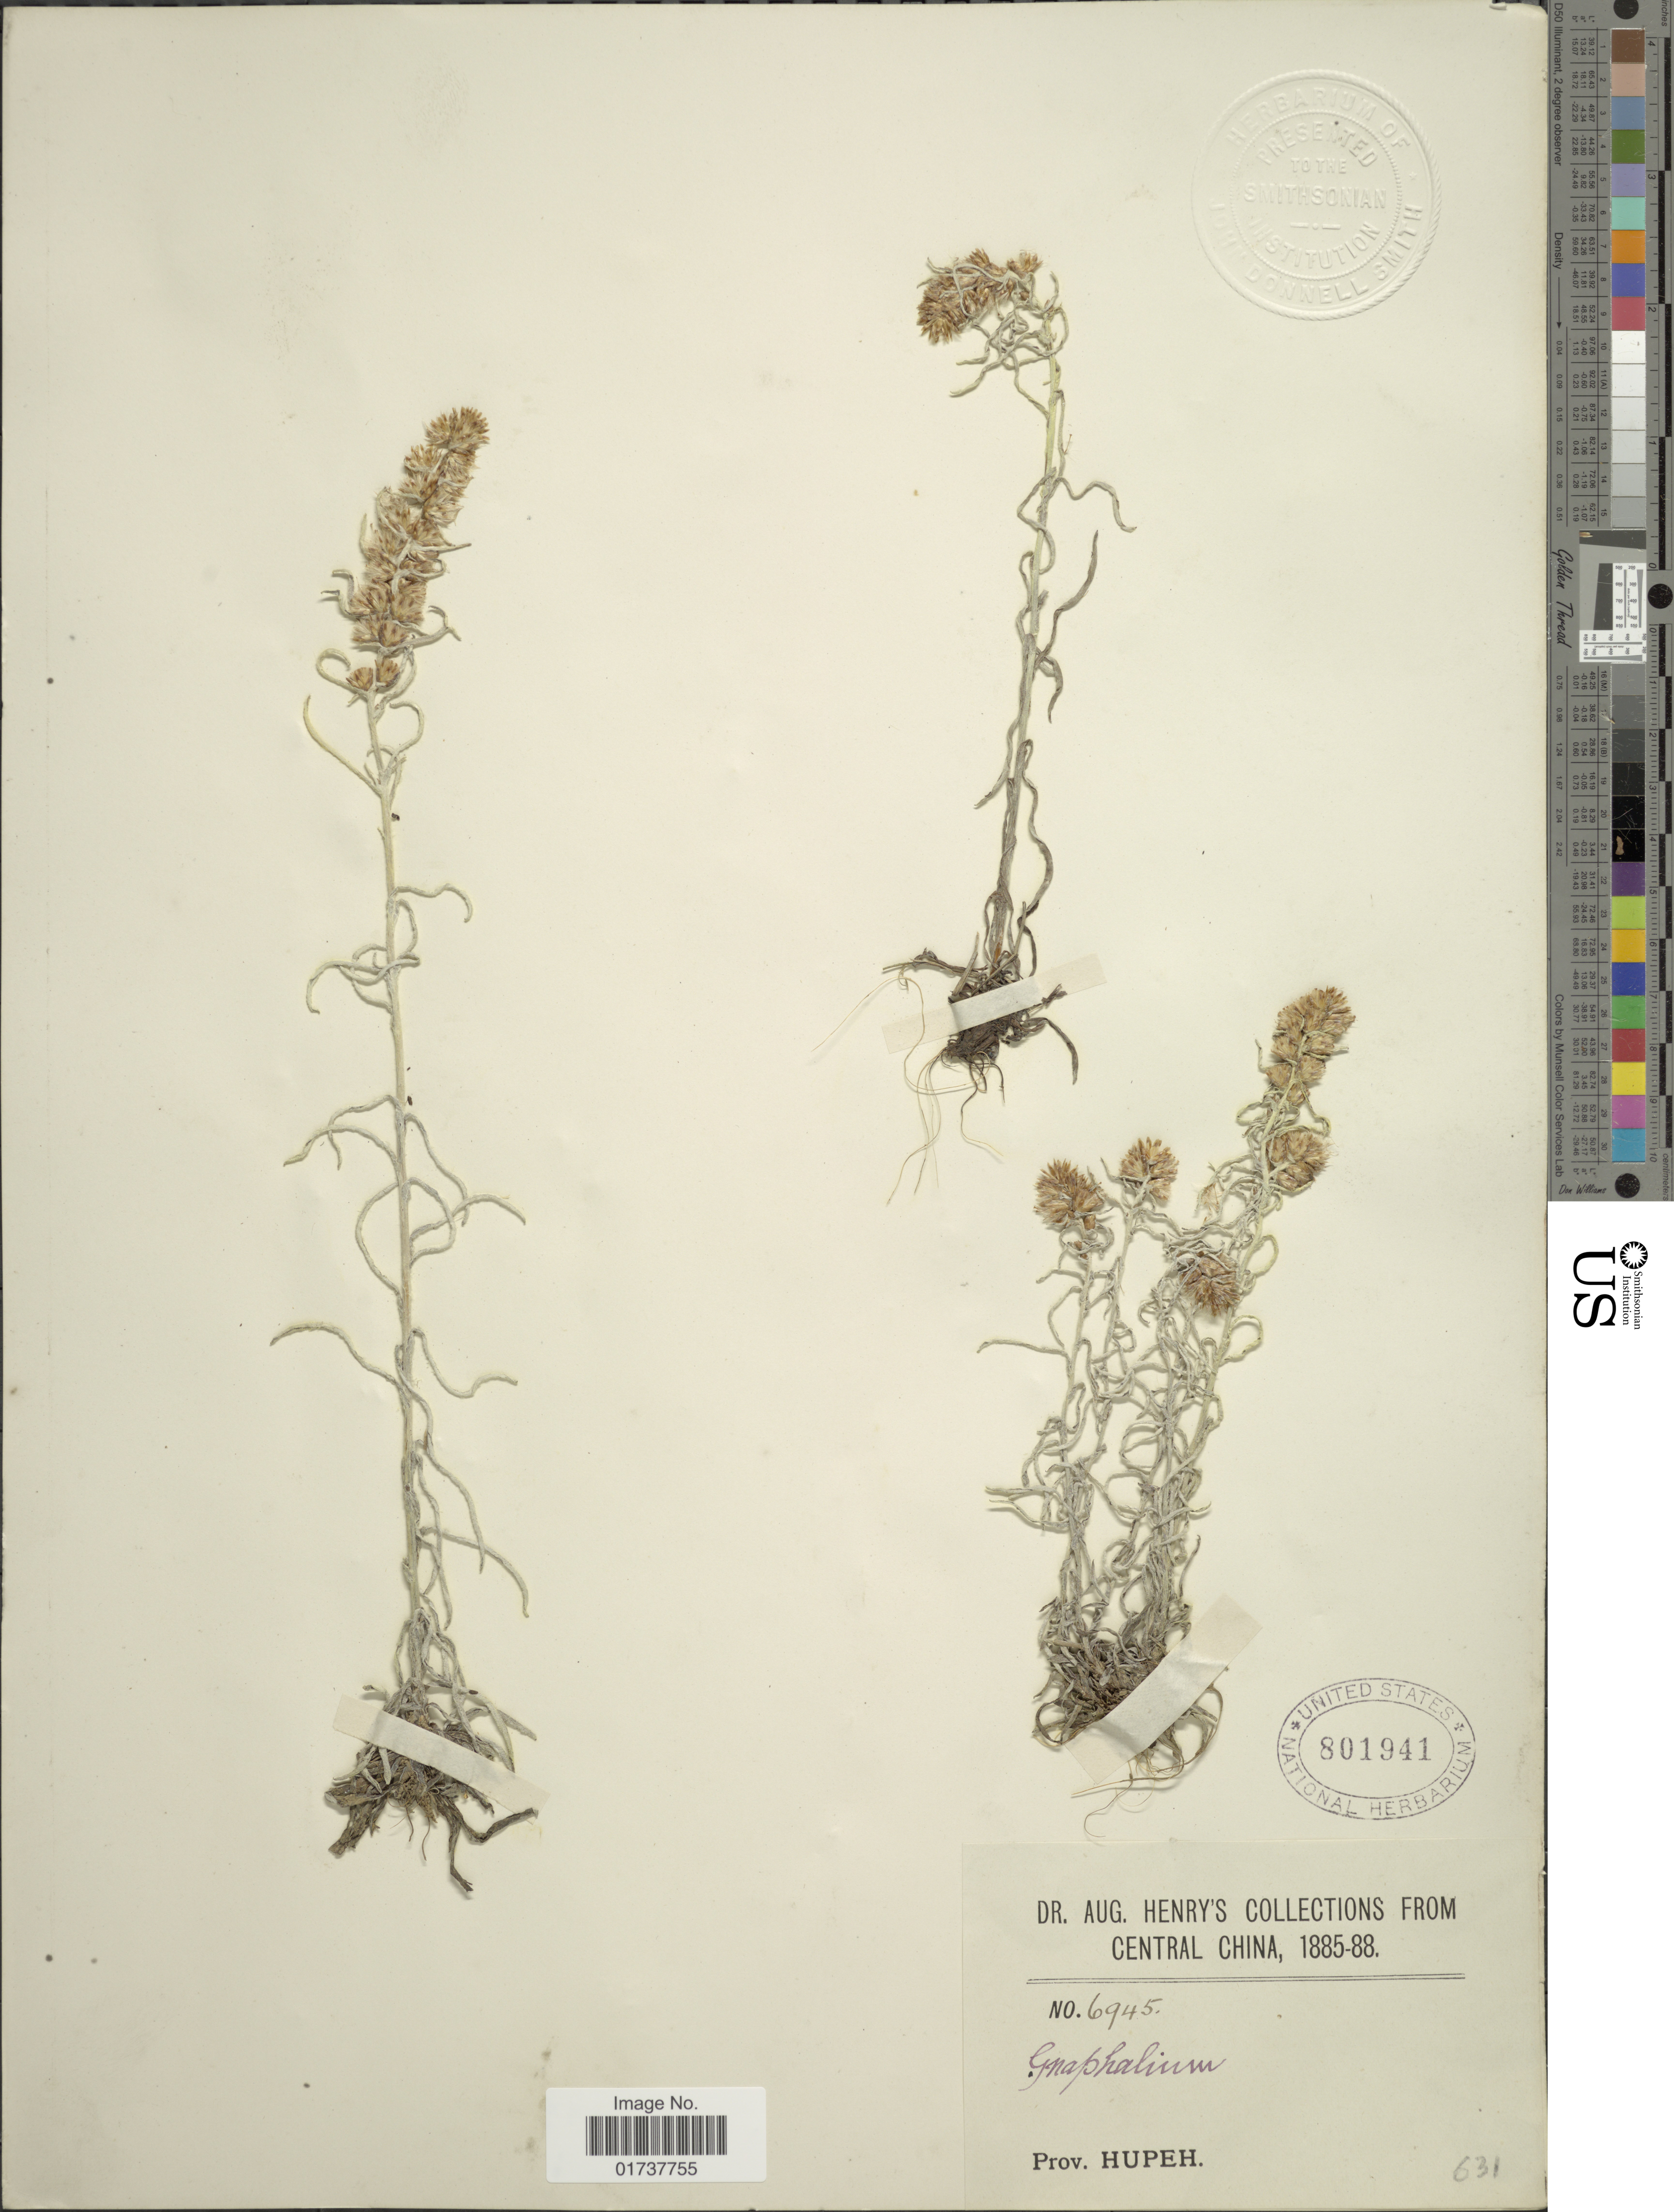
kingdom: Plantae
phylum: Tracheophyta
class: Magnoliopsida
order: Asterales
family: Asteraceae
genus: Gnaphalium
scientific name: Gnaphalium sp.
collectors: A. Henry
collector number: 6945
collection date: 1885/1888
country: China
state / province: Hubei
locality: Hupeh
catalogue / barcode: US 801941